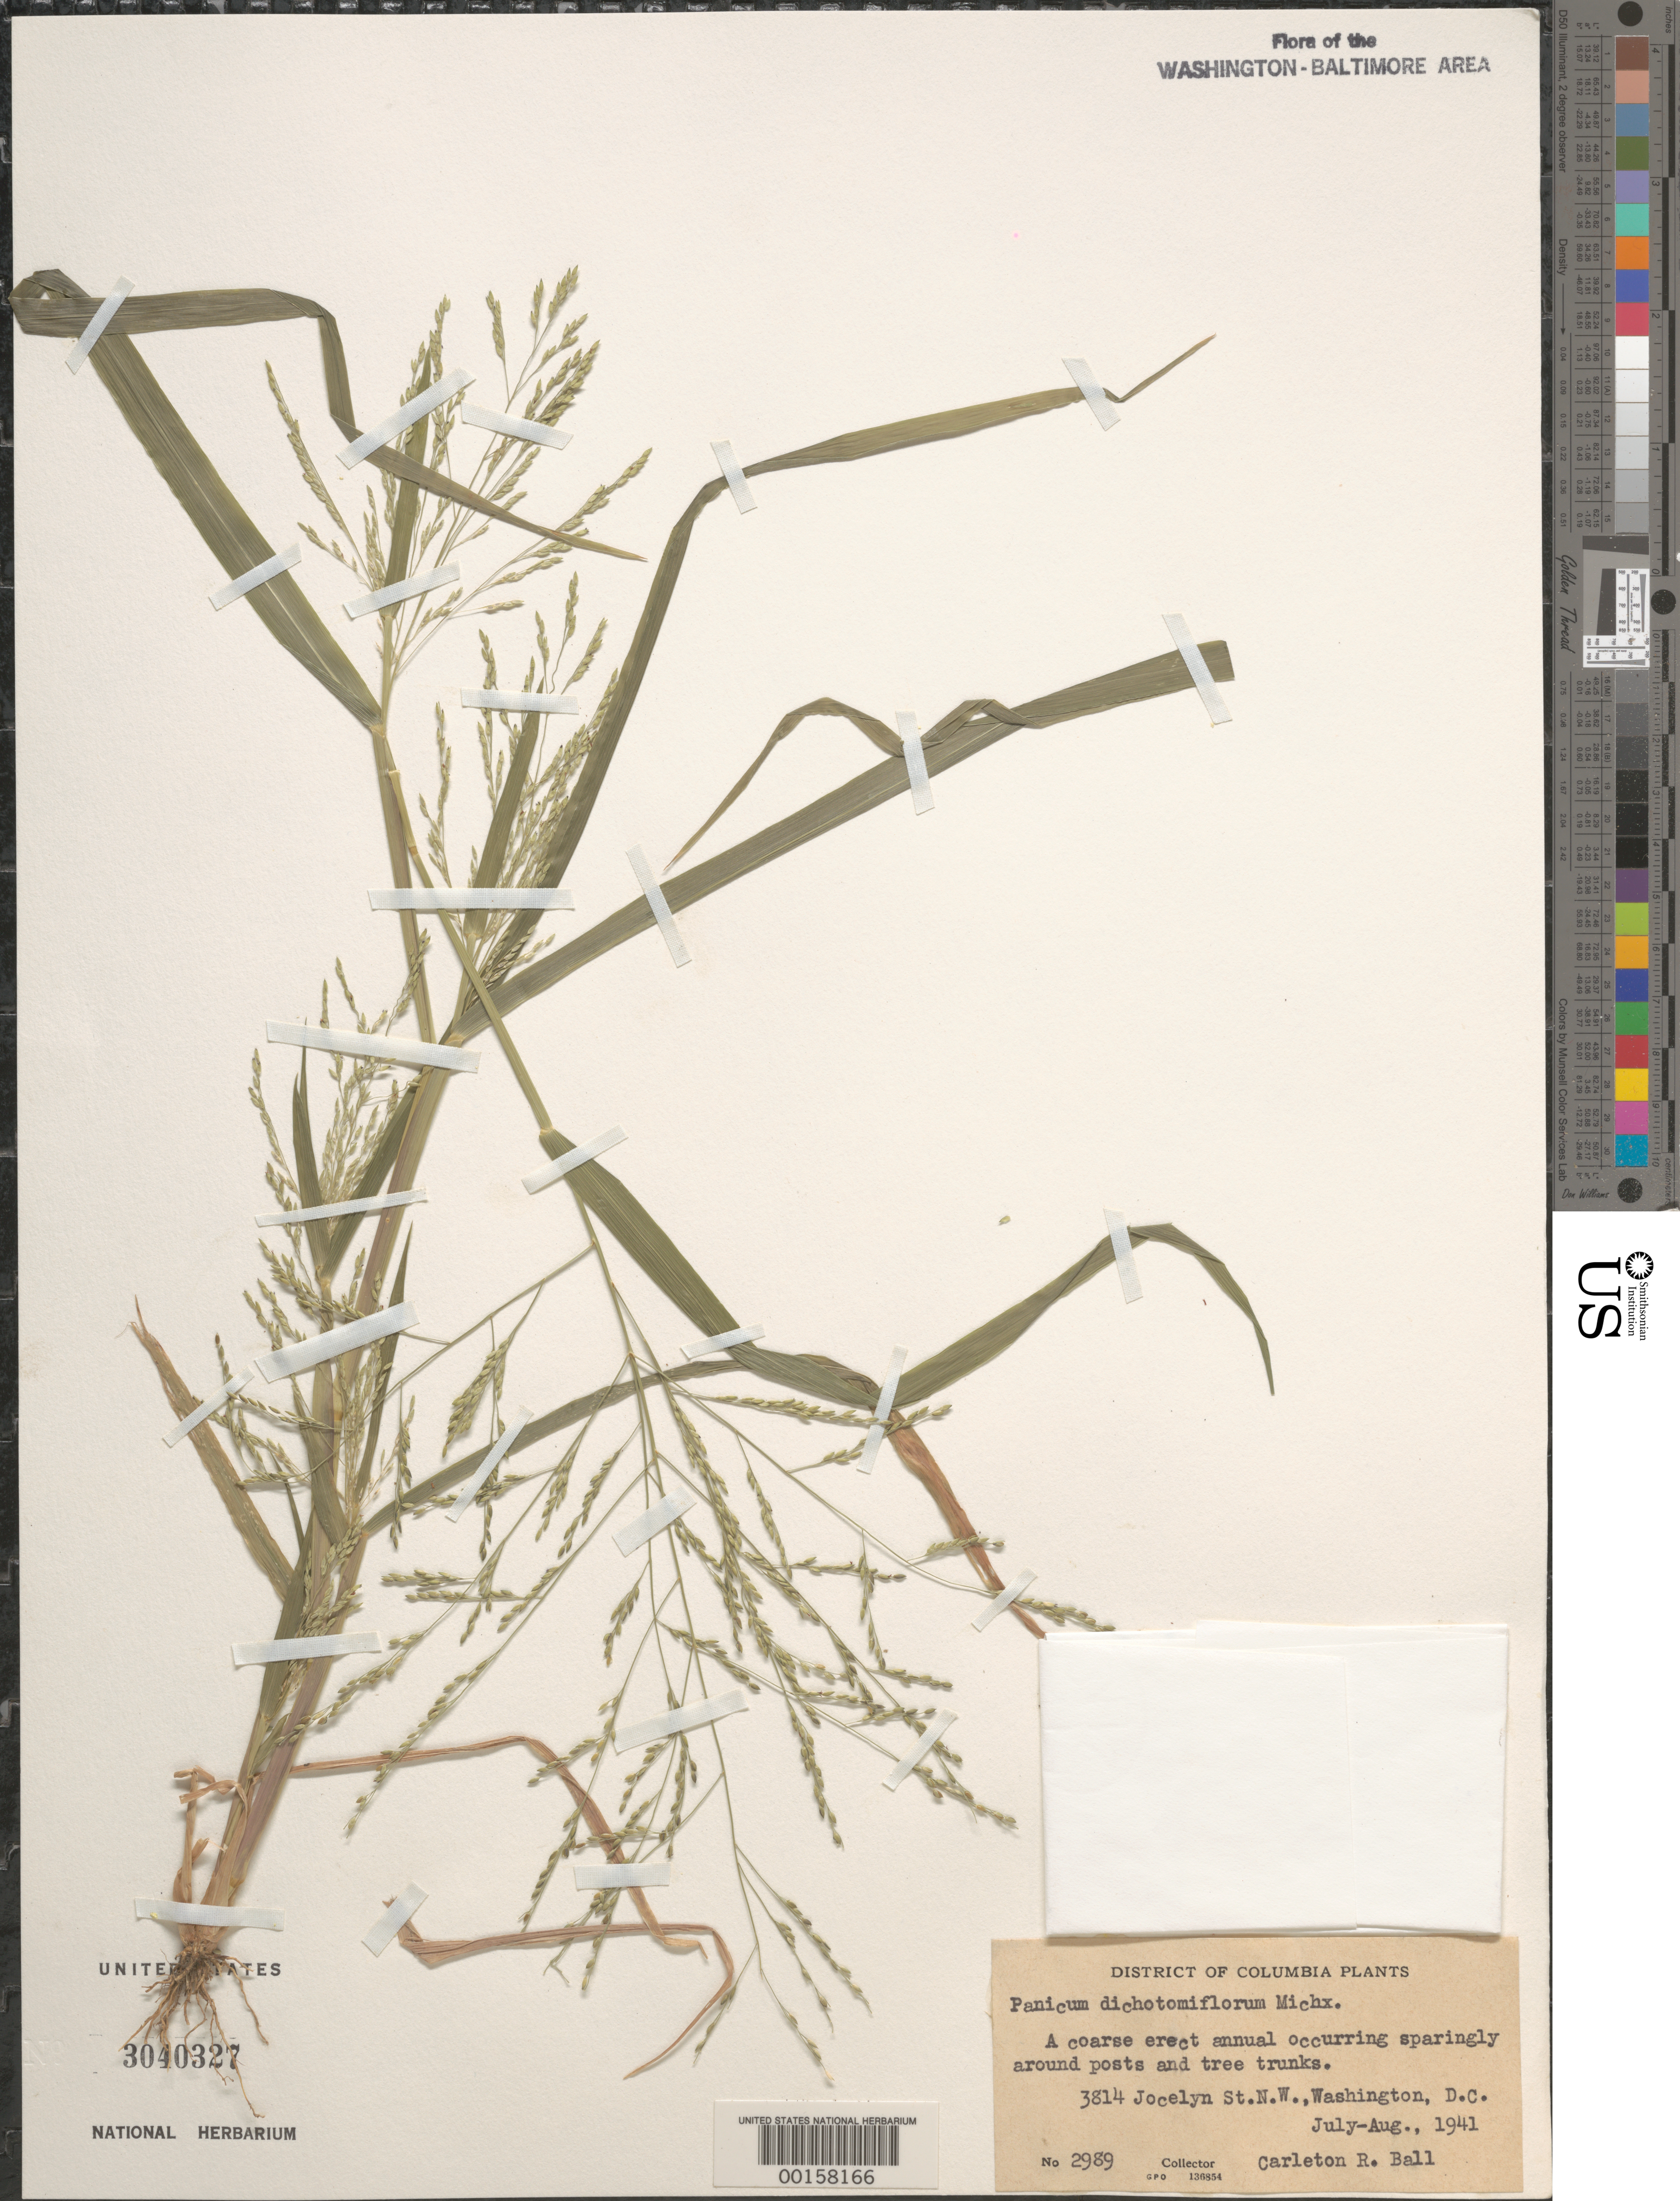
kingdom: Plantae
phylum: Tracheophyta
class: Liliopsida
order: Poales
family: Poaceae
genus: Panicum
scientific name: Panicum dichotomiflorum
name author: Michx.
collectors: C. R. Ball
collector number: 2989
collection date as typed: Jul 1941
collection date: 1941-07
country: United States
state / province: District of Columbia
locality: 3814 Jocelyn St., NW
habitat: Around posts and tree trunks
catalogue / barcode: US 3040327